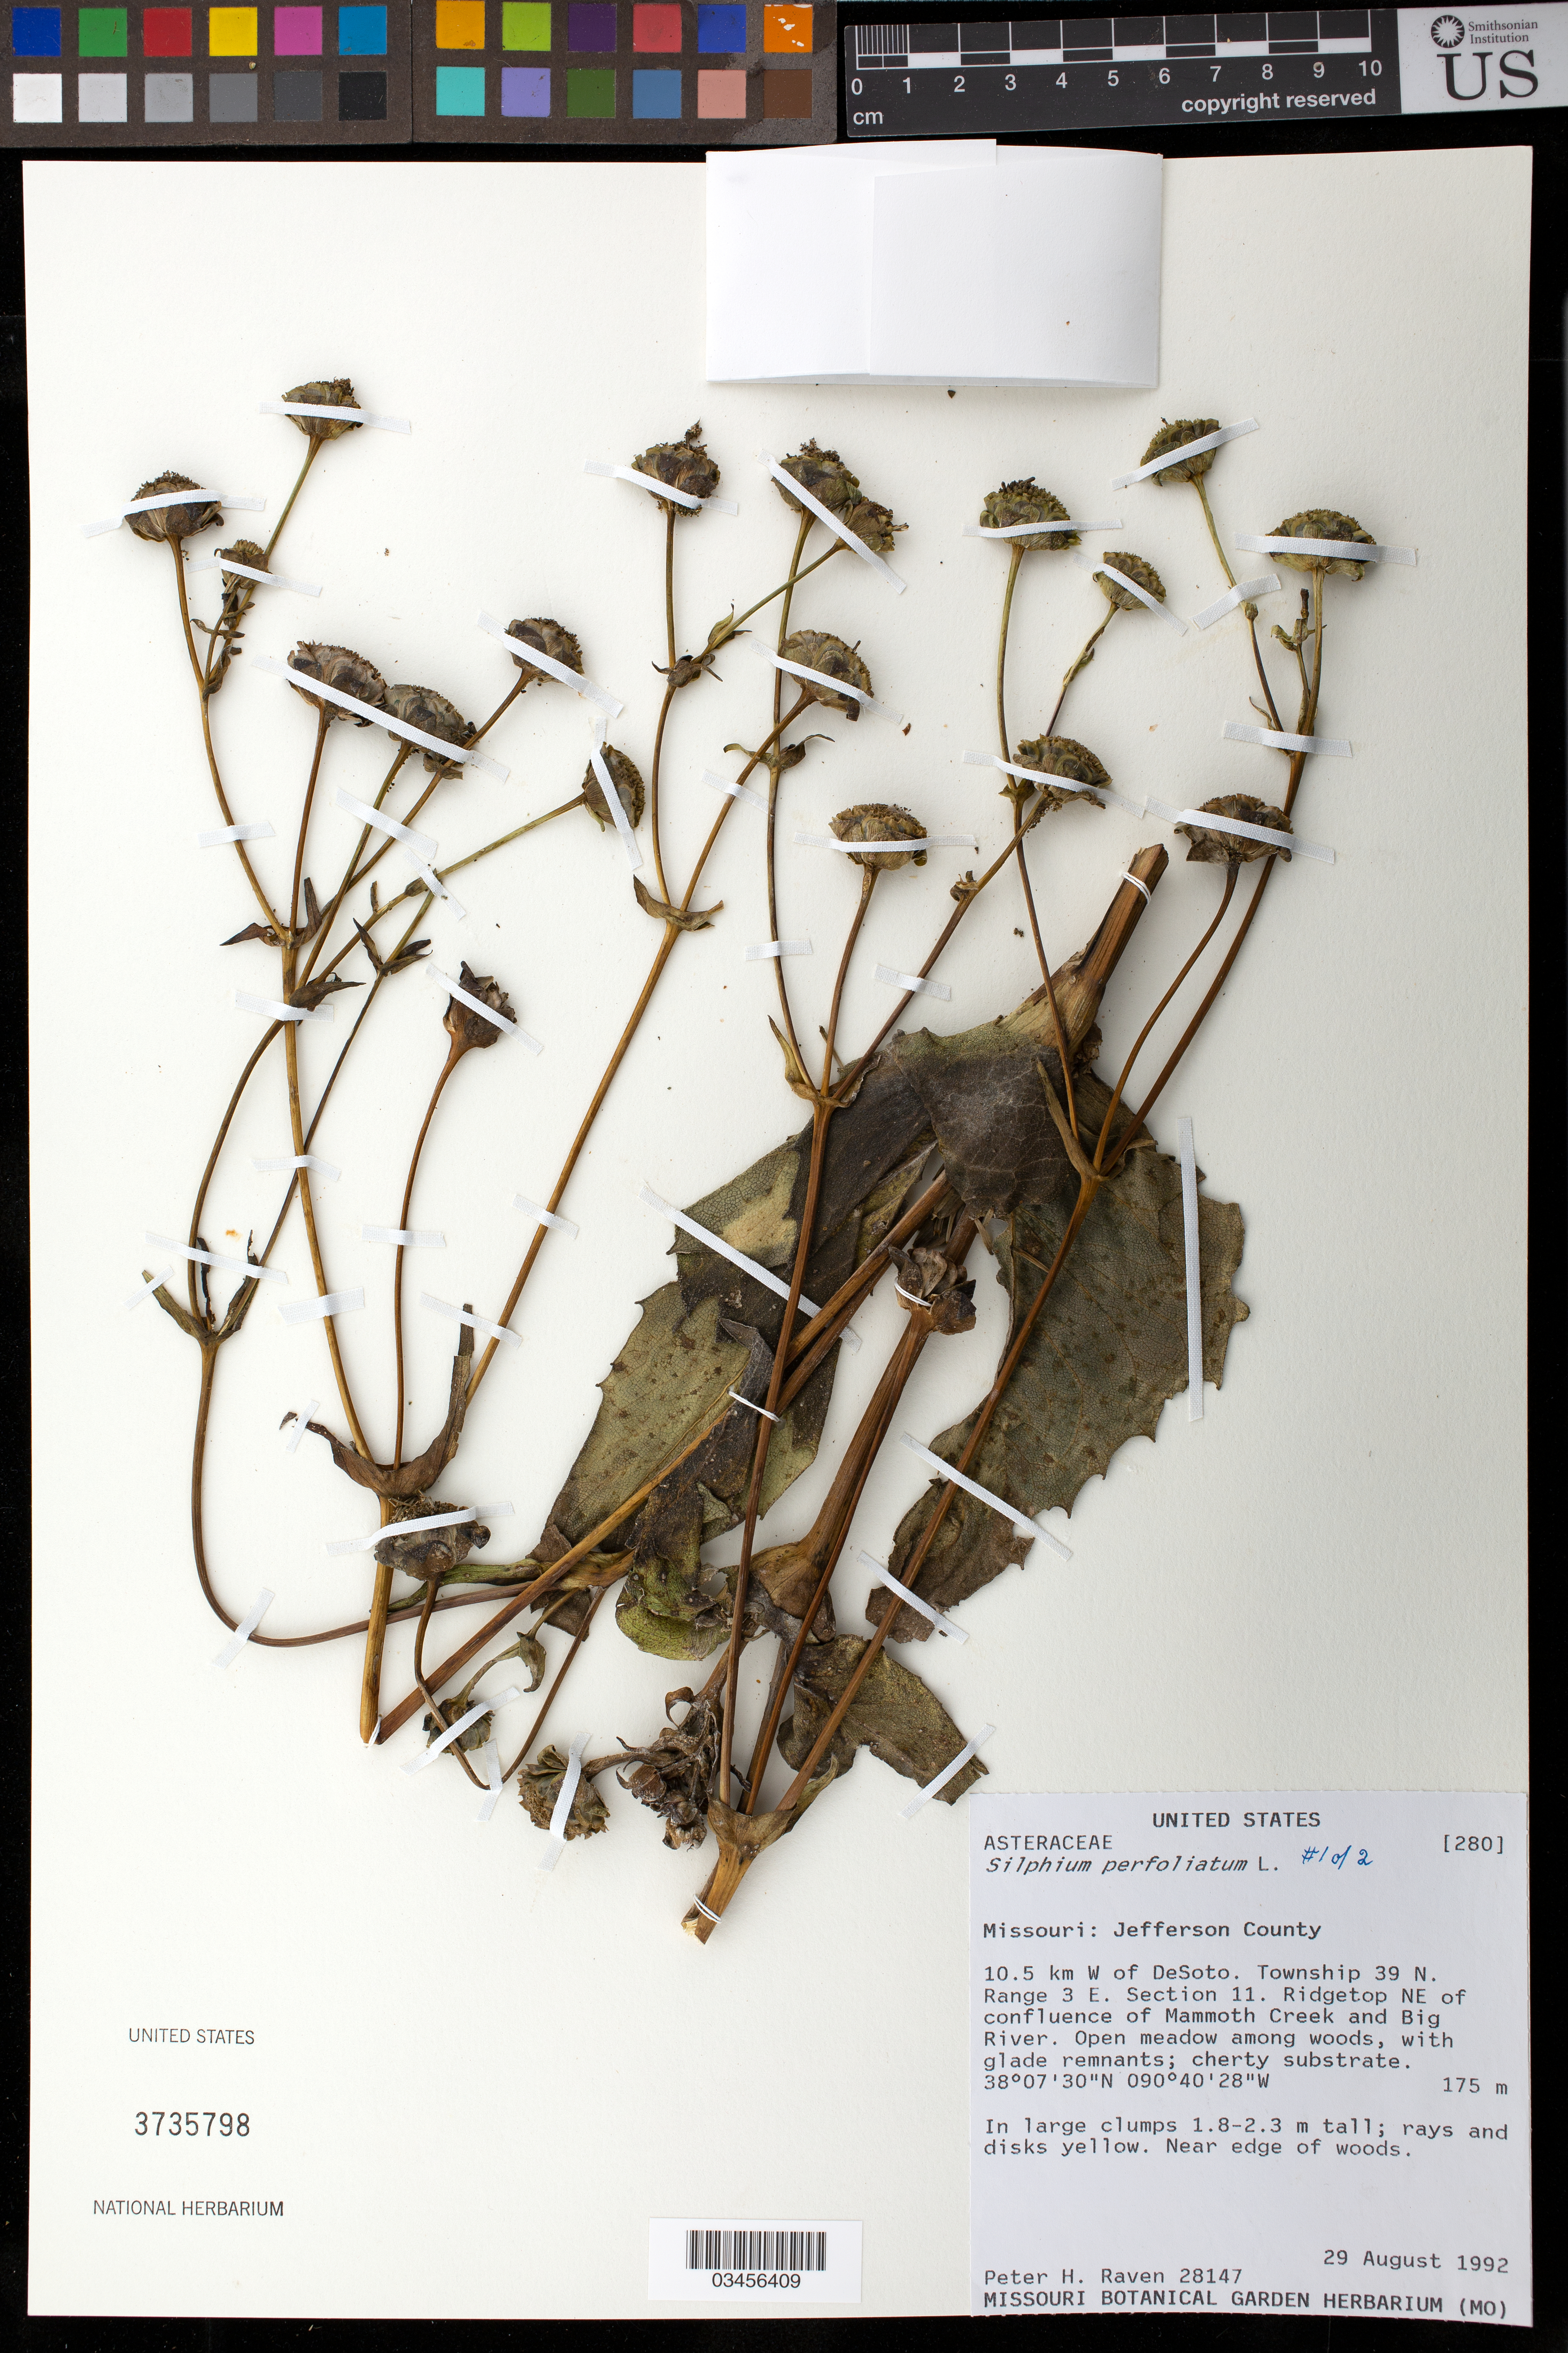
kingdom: Plantae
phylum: Tracheophyta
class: Magnoliopsida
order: Asterales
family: Asteraceae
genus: Silphium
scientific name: Silphium perfoliatum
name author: L.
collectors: P. Raven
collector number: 28147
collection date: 1992-08-29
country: United States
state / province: Missouri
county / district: Jefferson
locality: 10.5 km W of DeSoto. Township 39 N. Range 3 E. Section 11. Ridgetop NE of confluence of Mammoth Creek and Big River.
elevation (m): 175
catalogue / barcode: US 3735798